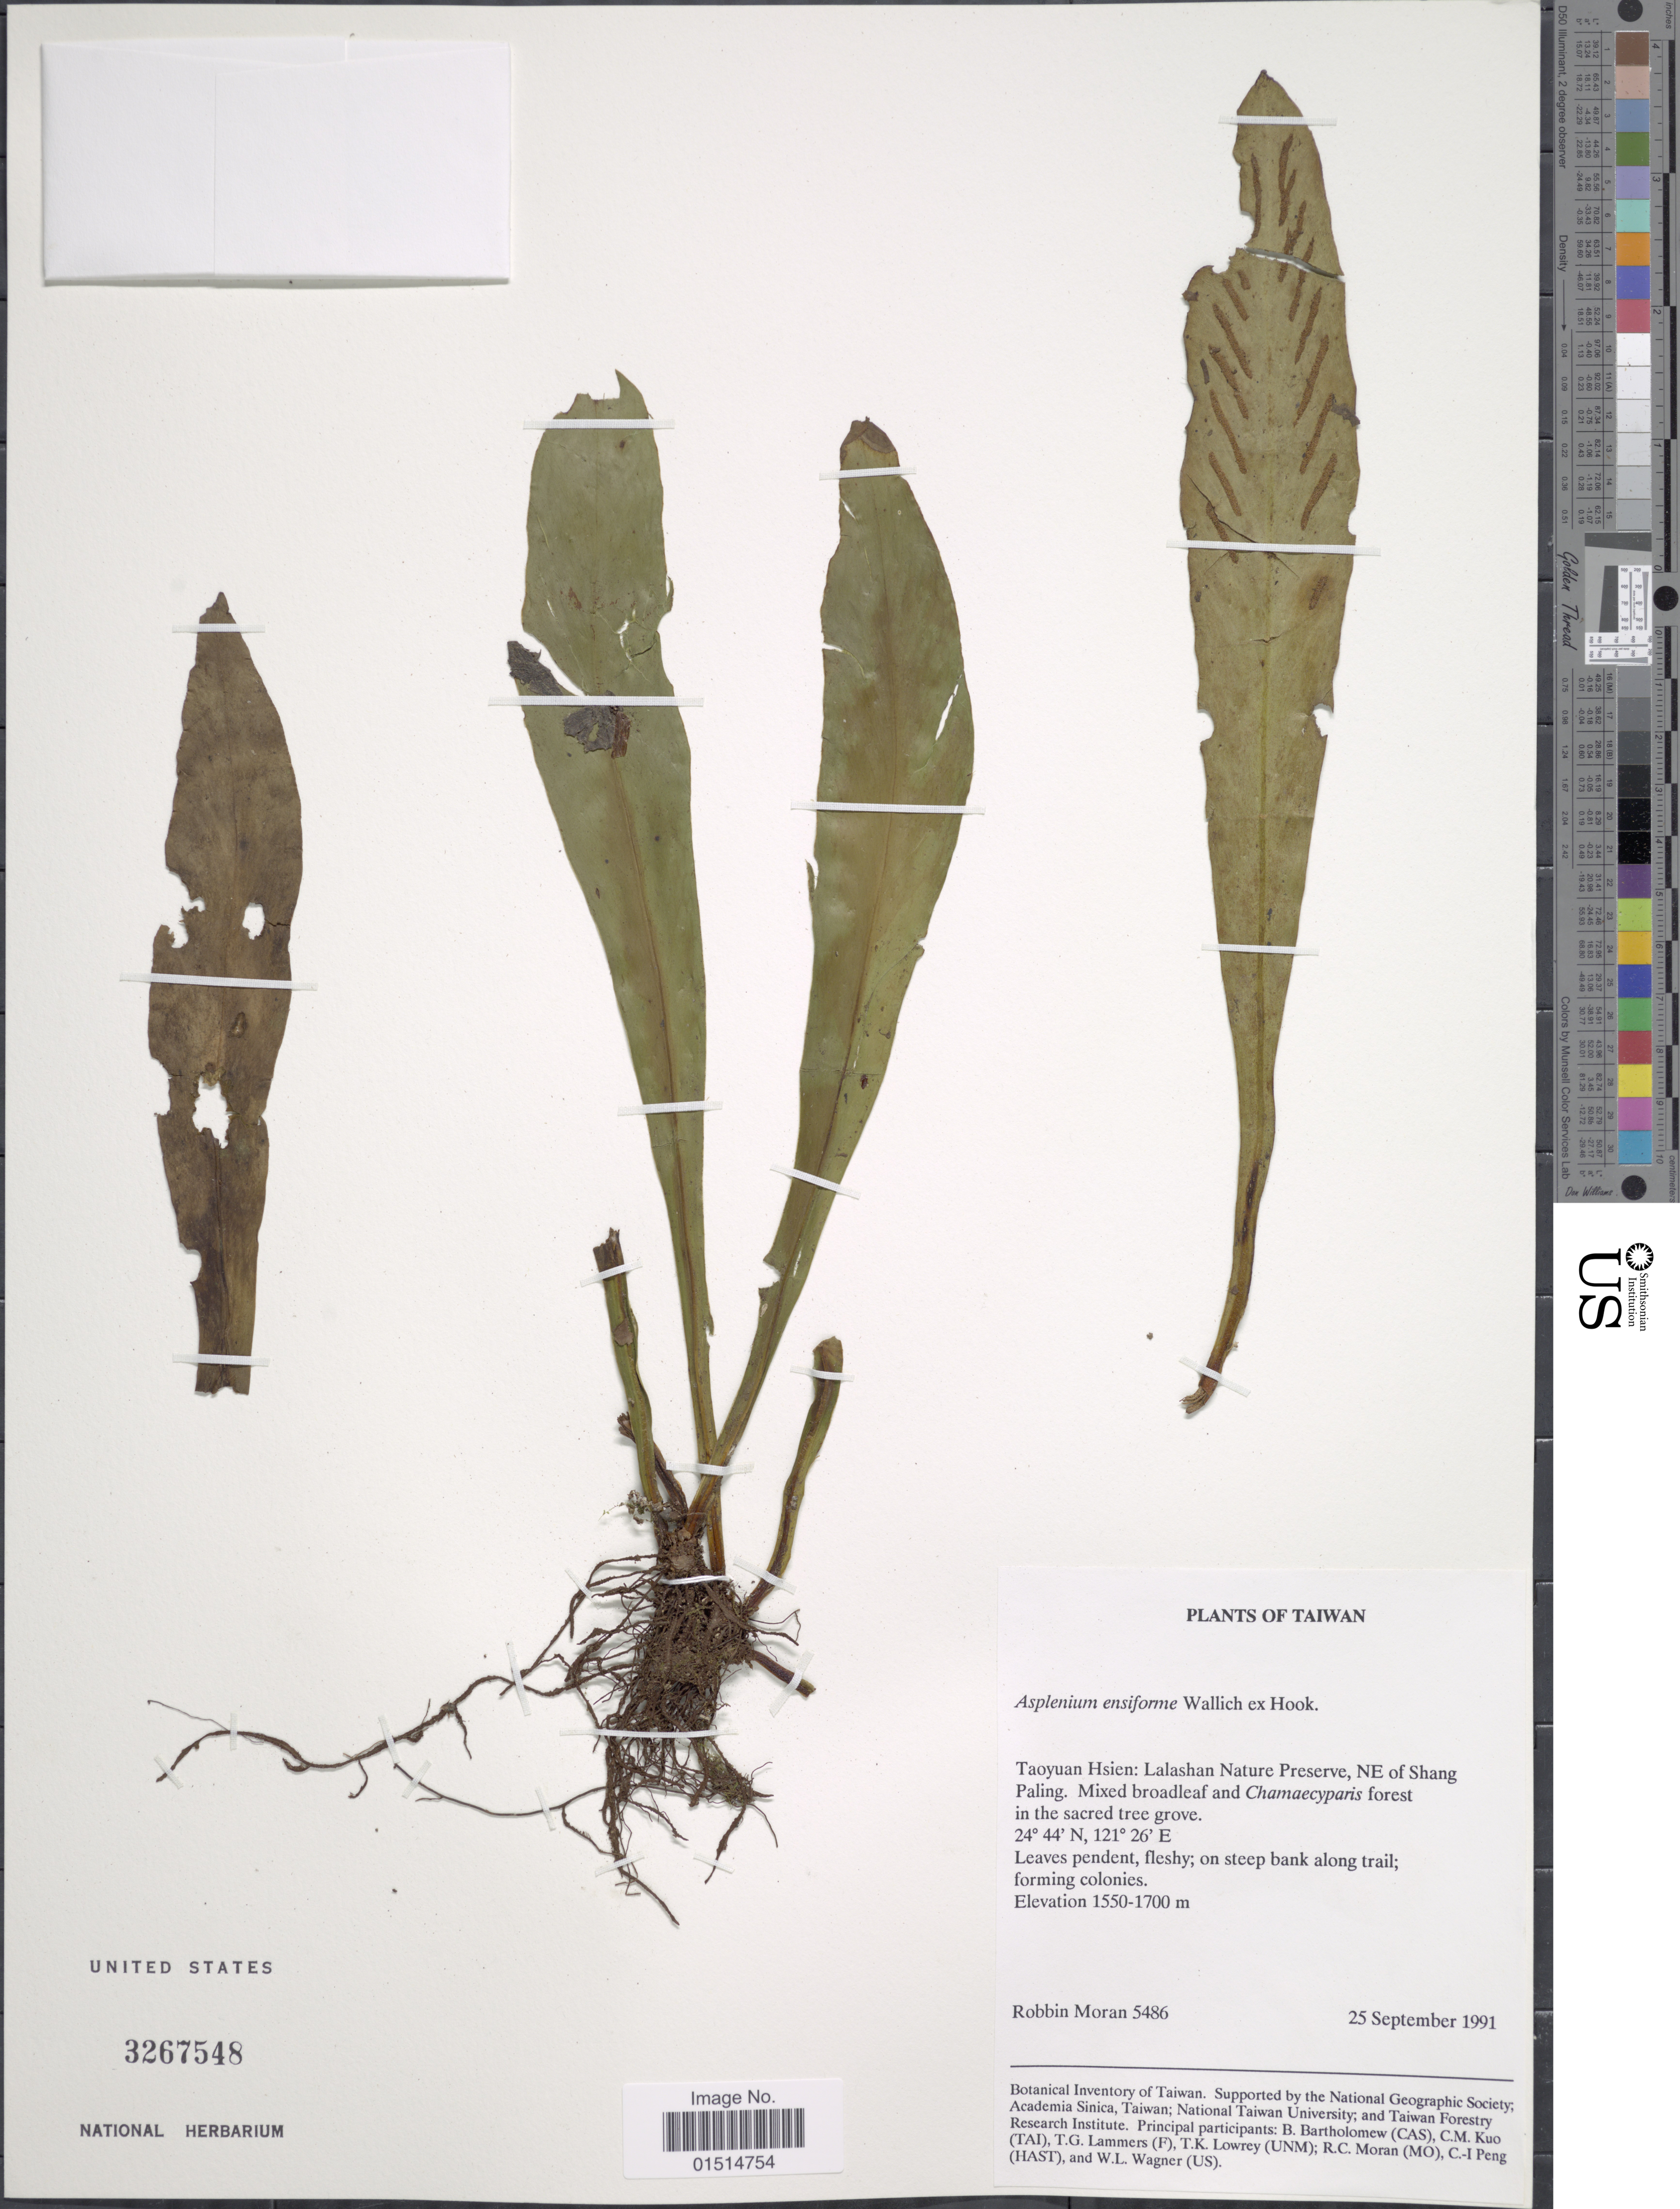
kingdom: Plantae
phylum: Tracheophyta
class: Polypodiopsida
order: Polypodiales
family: Aspleniaceae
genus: Asplenium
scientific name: Asplenium ensiforme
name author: Wall. ex Hook. & Grev.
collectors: R. C. Moran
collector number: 5486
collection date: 1991-09-25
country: Taiwan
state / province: Taoyuan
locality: Taoyuan Hsien: Lalashan Nature Preserve, NE of Shang Paling. Mixed broadleaf and Chamaecyparis forest in the sacred tree grove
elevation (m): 1550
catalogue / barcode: US 3267548